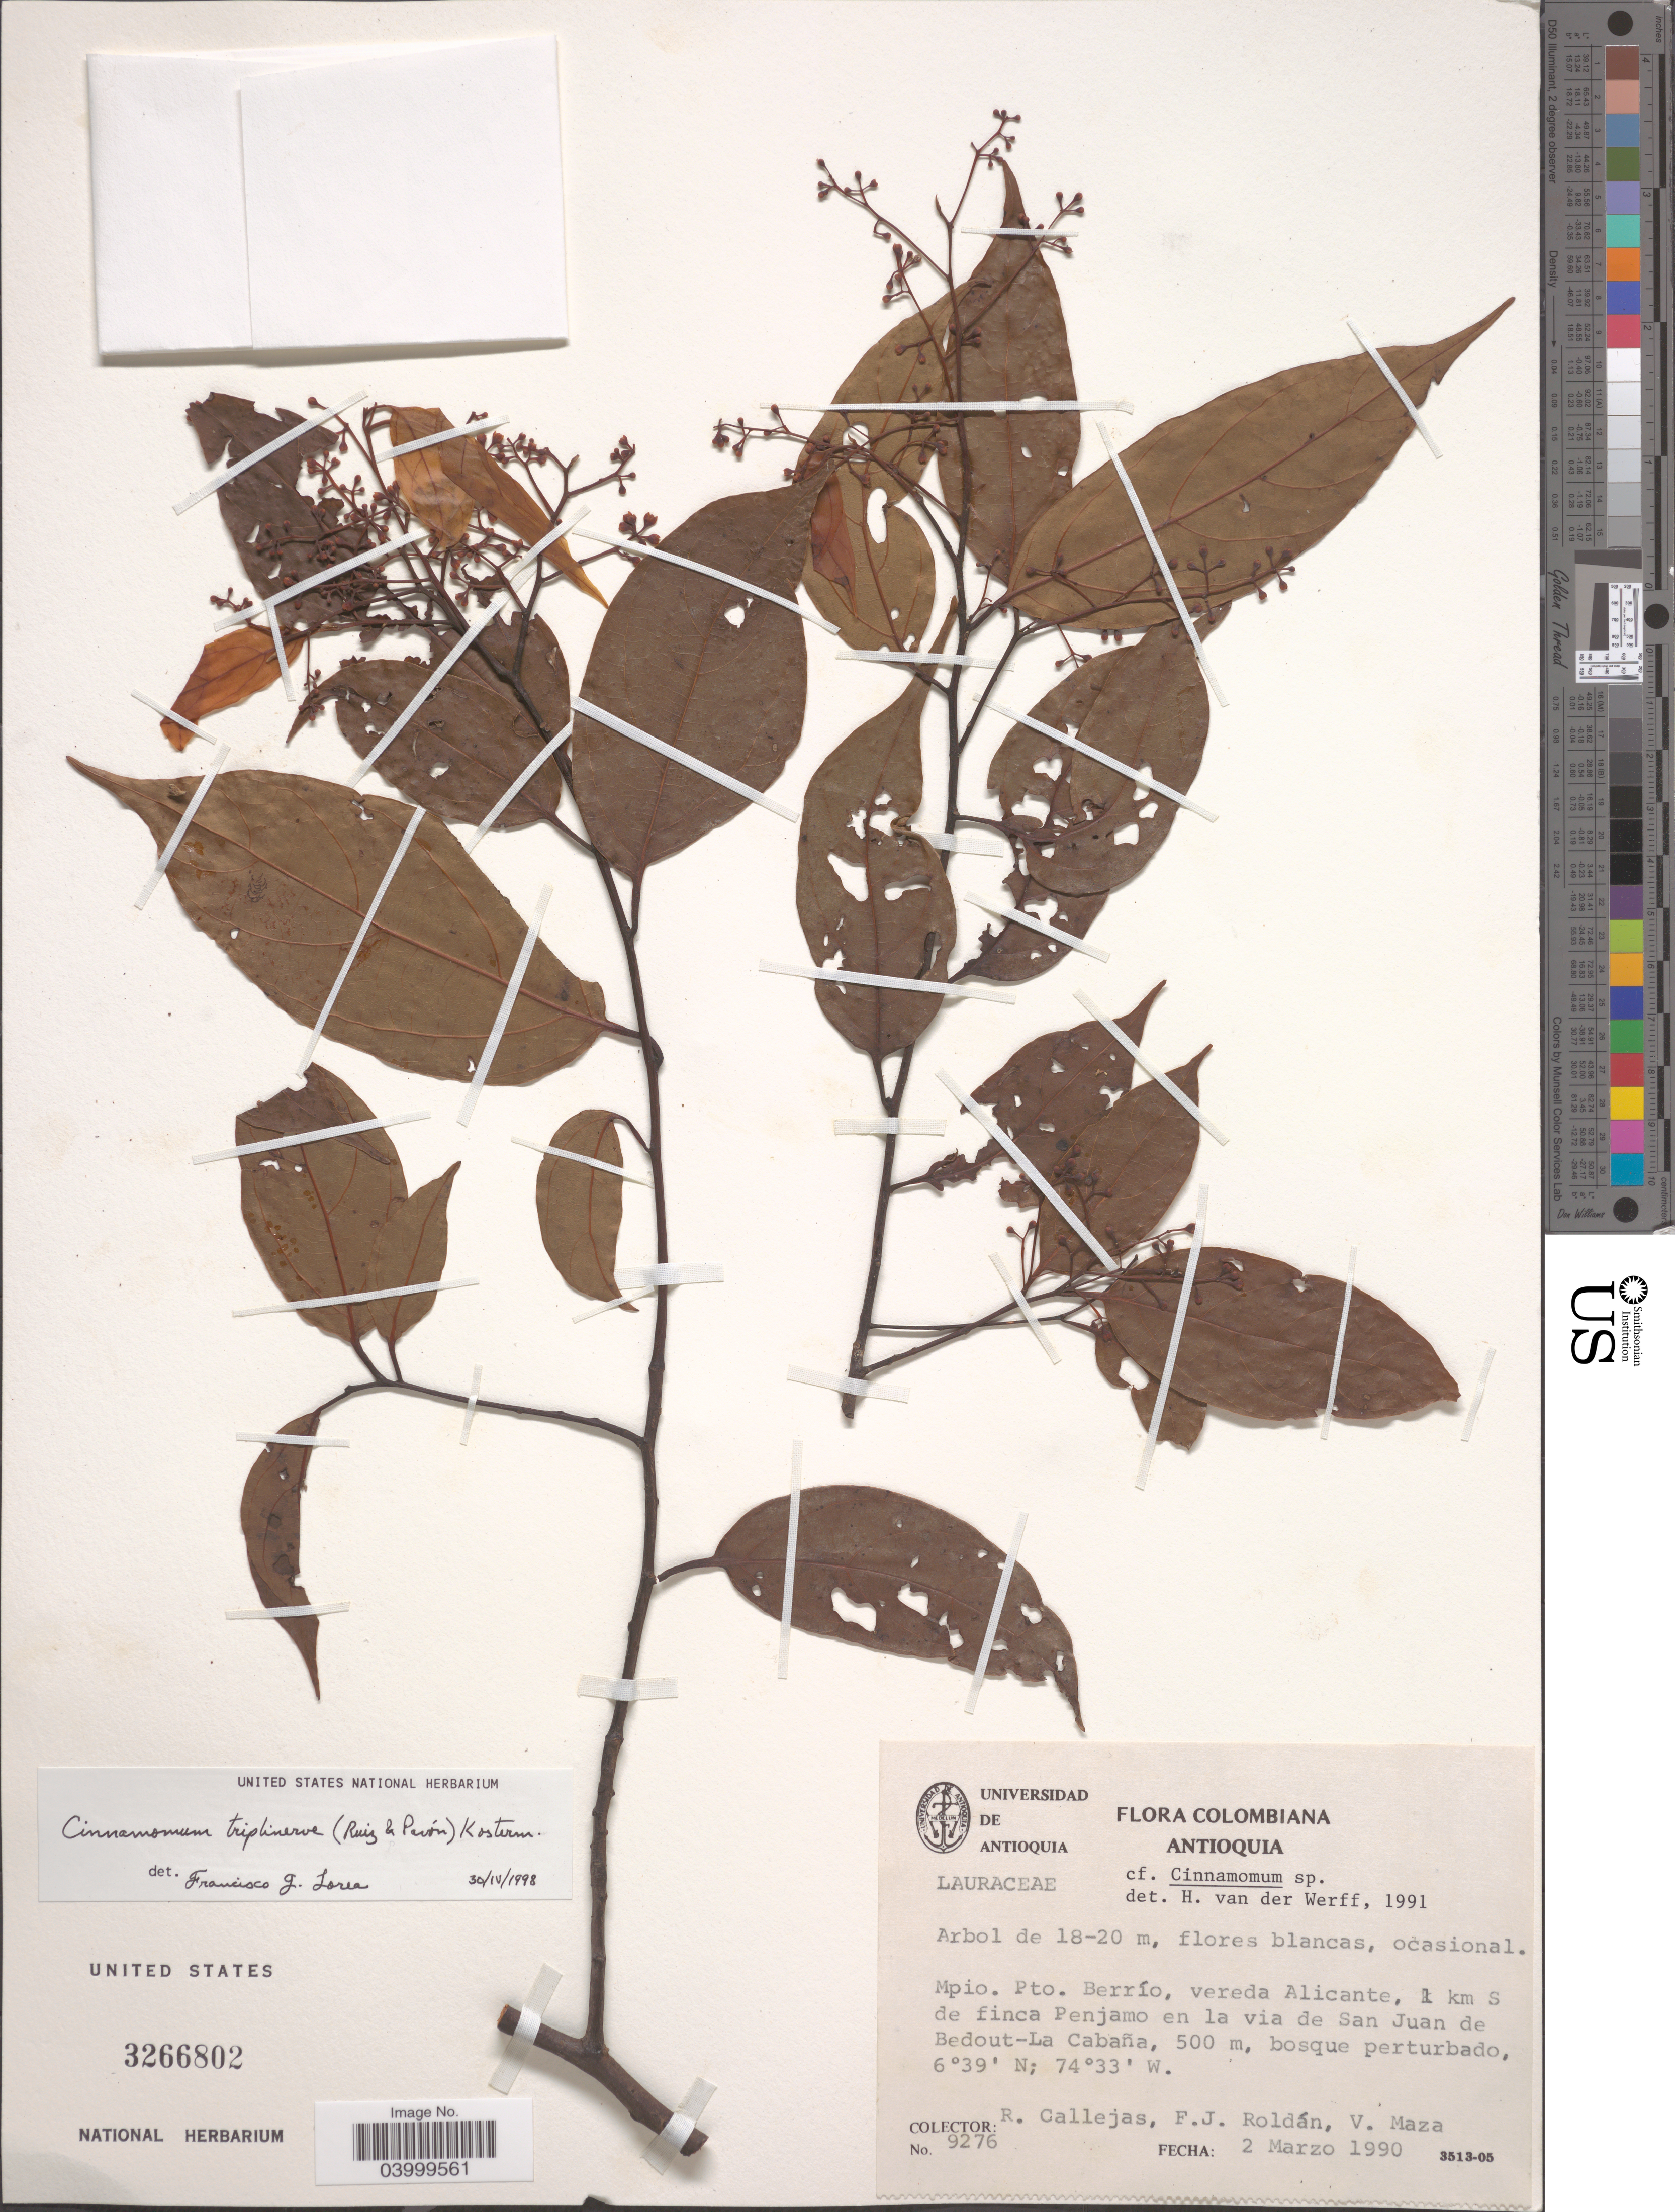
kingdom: Plantae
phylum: Tracheophyta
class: Magnoliopsida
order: Laurales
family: Lauraceae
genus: Cinnamomum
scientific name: Cinnamomum triplinerve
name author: (Ruiz & Pav.) Kosterm.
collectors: R. Callejas, F. J. Roldán & V. Maza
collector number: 9276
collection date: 1990-03-02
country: Colombia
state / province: Antioquia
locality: Mpio. Pto. Berrío, vereda Alicante, 1 km S de finca Penjamo en la via de San Juan de Bedout-La Cabaña.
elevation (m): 500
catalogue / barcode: US 3266802